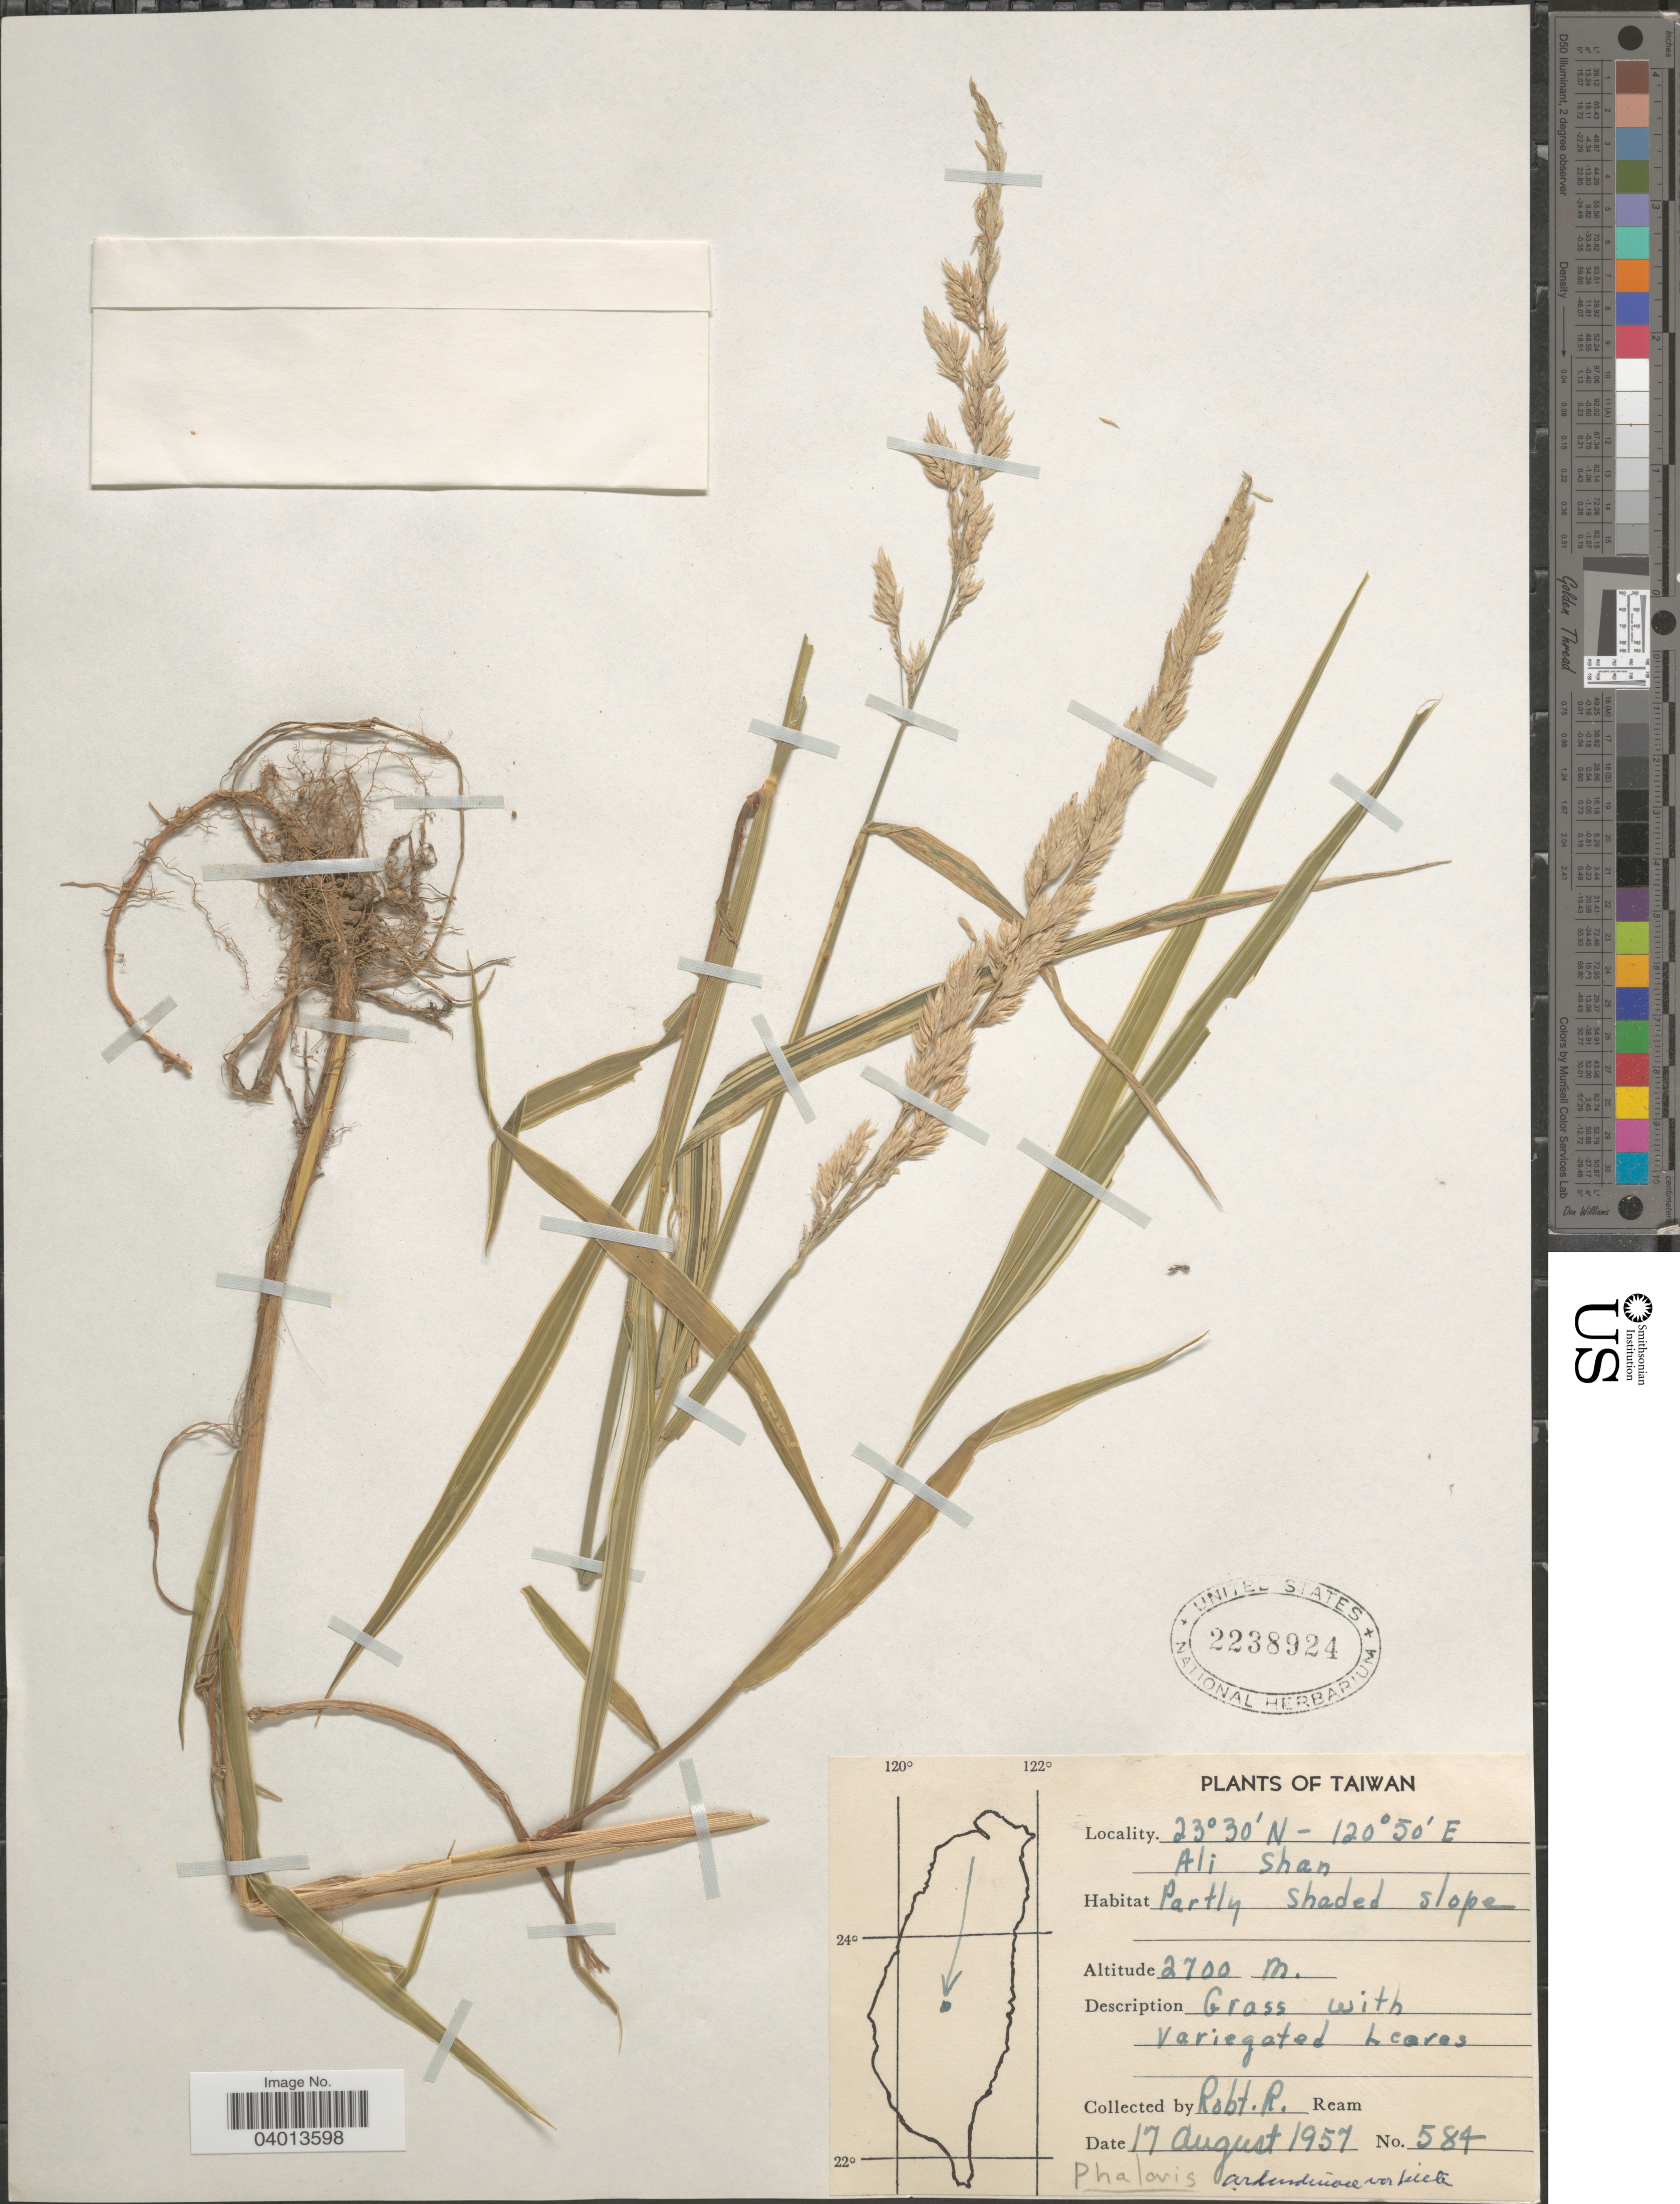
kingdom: Plantae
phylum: Tracheophyta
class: Liliopsida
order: Poales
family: Poaceae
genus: Phalaris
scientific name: Phalaris arundinacea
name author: L.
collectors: R. Ream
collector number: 584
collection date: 1957-08-17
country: Taiwan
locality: Ali Shan.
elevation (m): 2700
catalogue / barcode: US 2238924